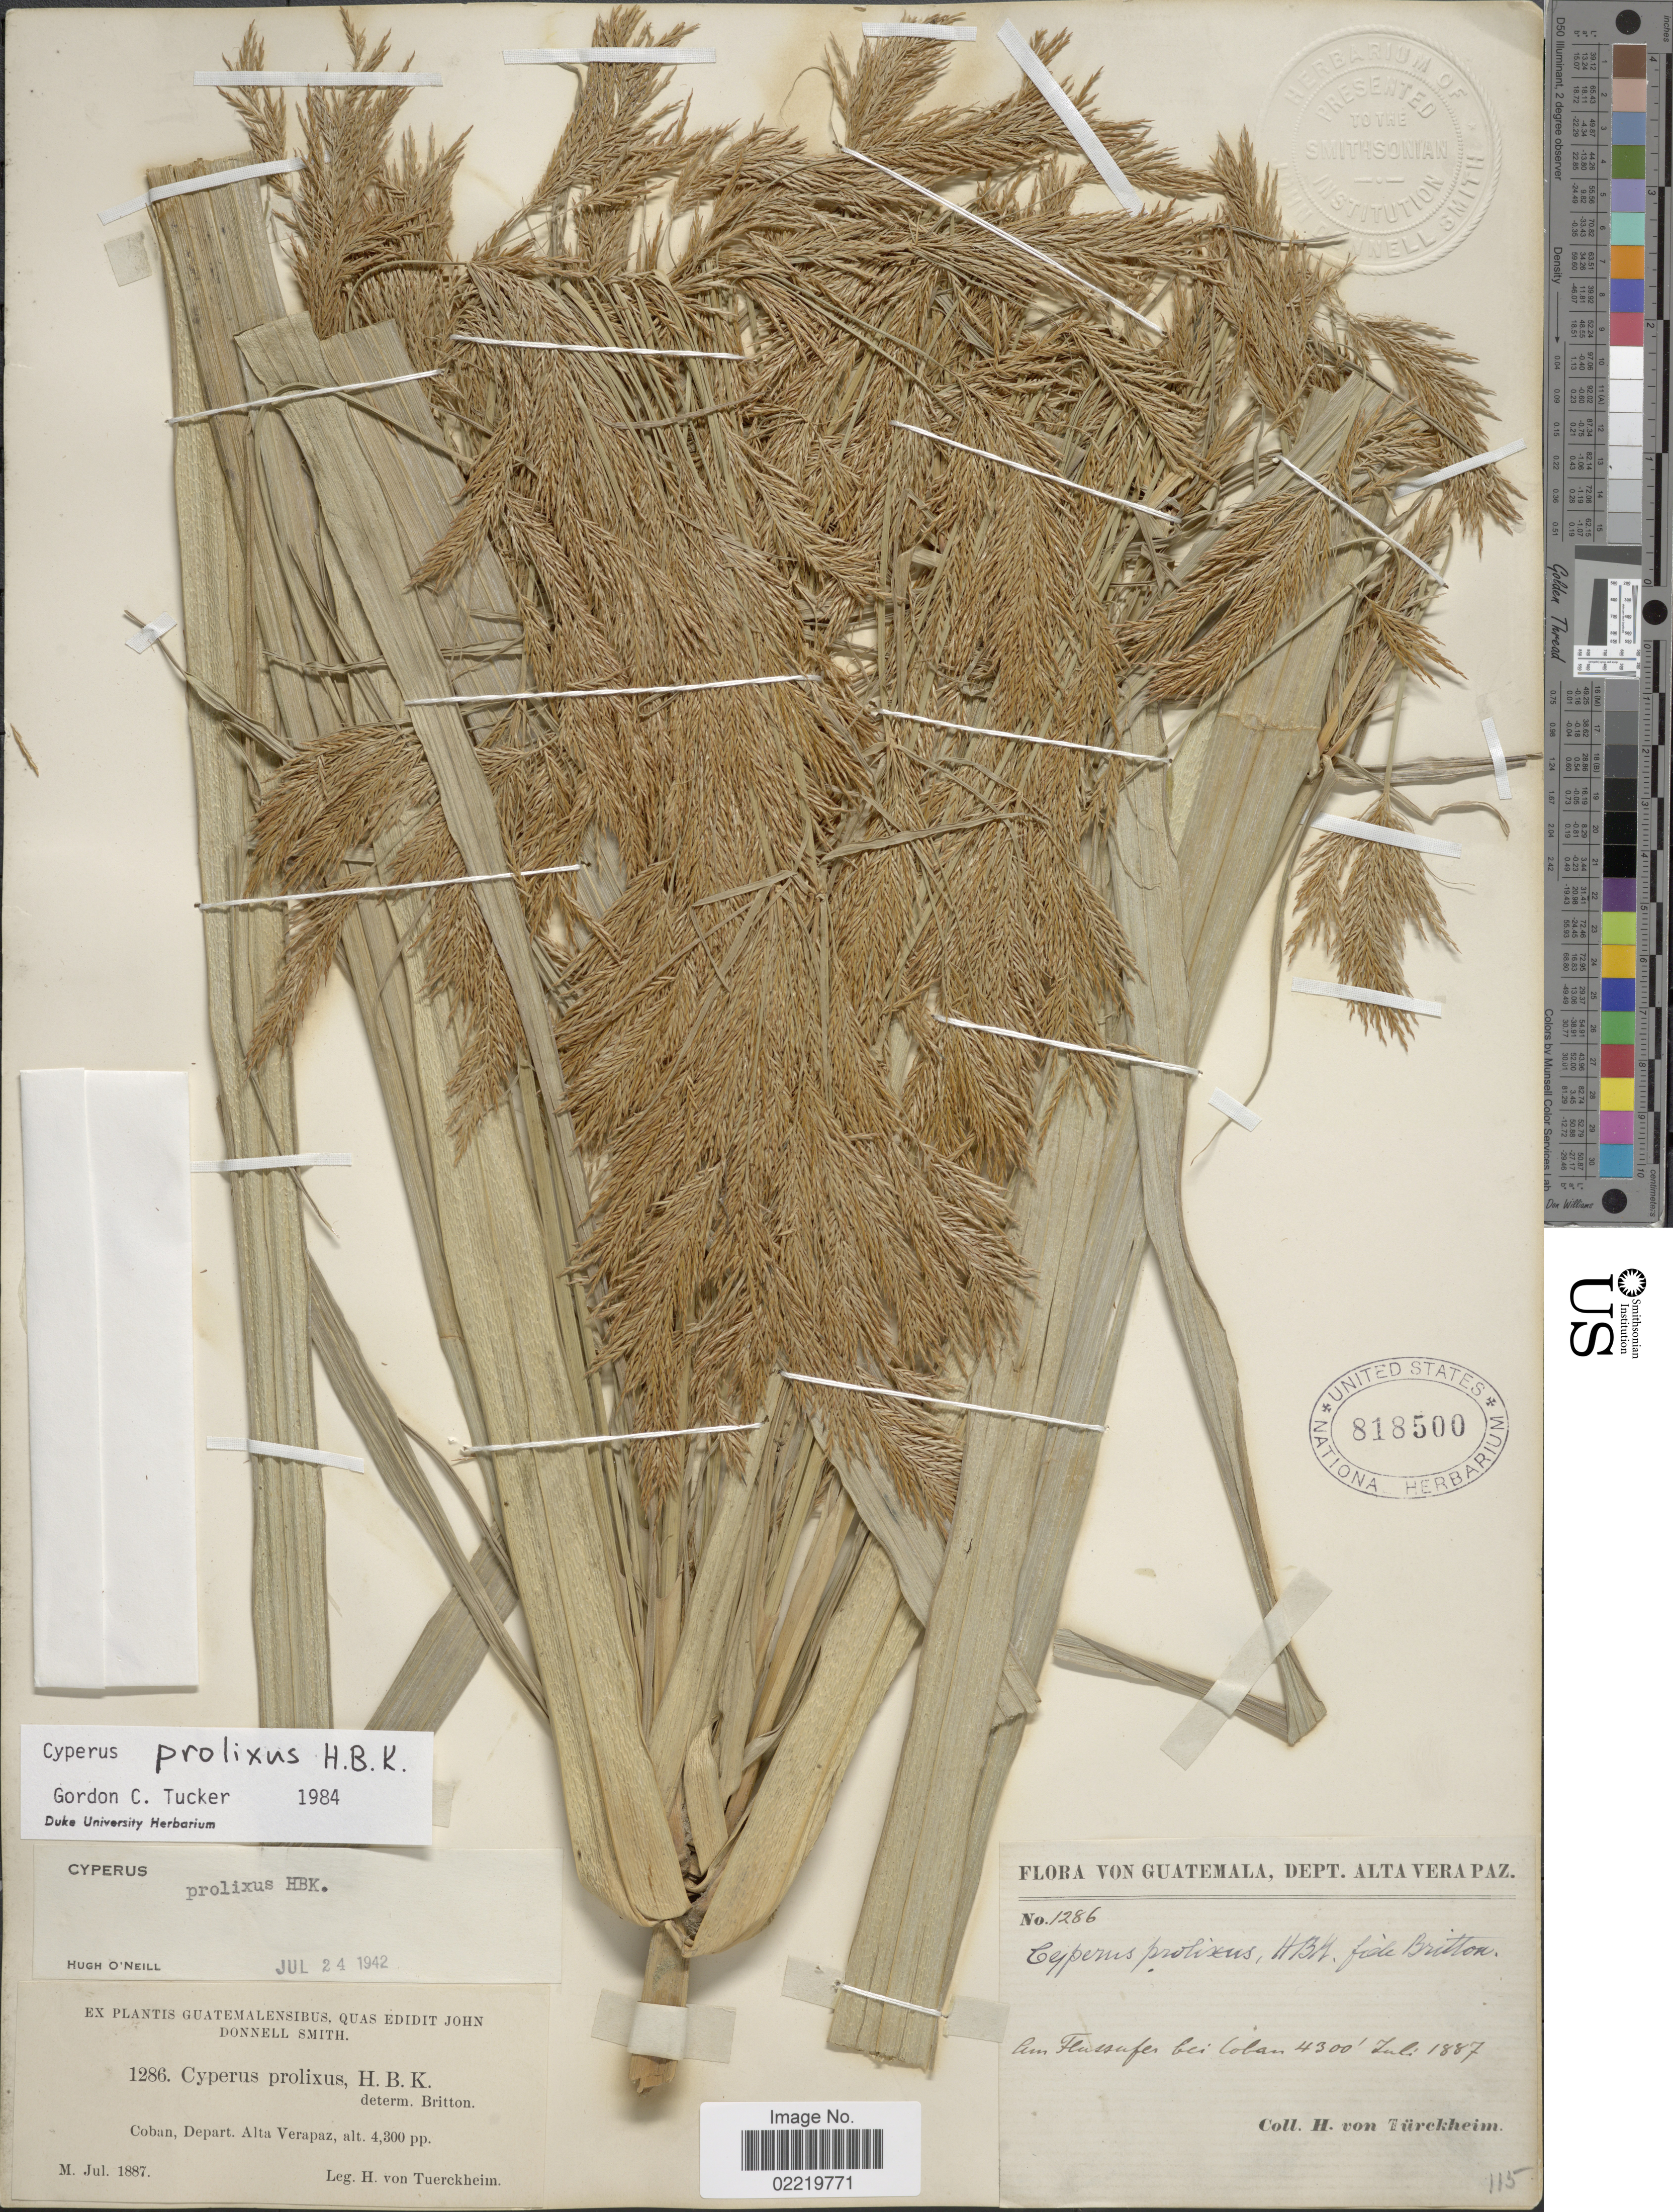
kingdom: Plantae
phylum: Tracheophyta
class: Liliopsida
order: Poales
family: Cyperaceae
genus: Cyperus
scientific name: Cyperus prolixus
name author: Kunth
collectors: H. von Türckheim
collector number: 1286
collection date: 1887-07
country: Guatemala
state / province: Alta Verapaz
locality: Dept Alta Verapaz, Coban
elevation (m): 1311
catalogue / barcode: US 818500